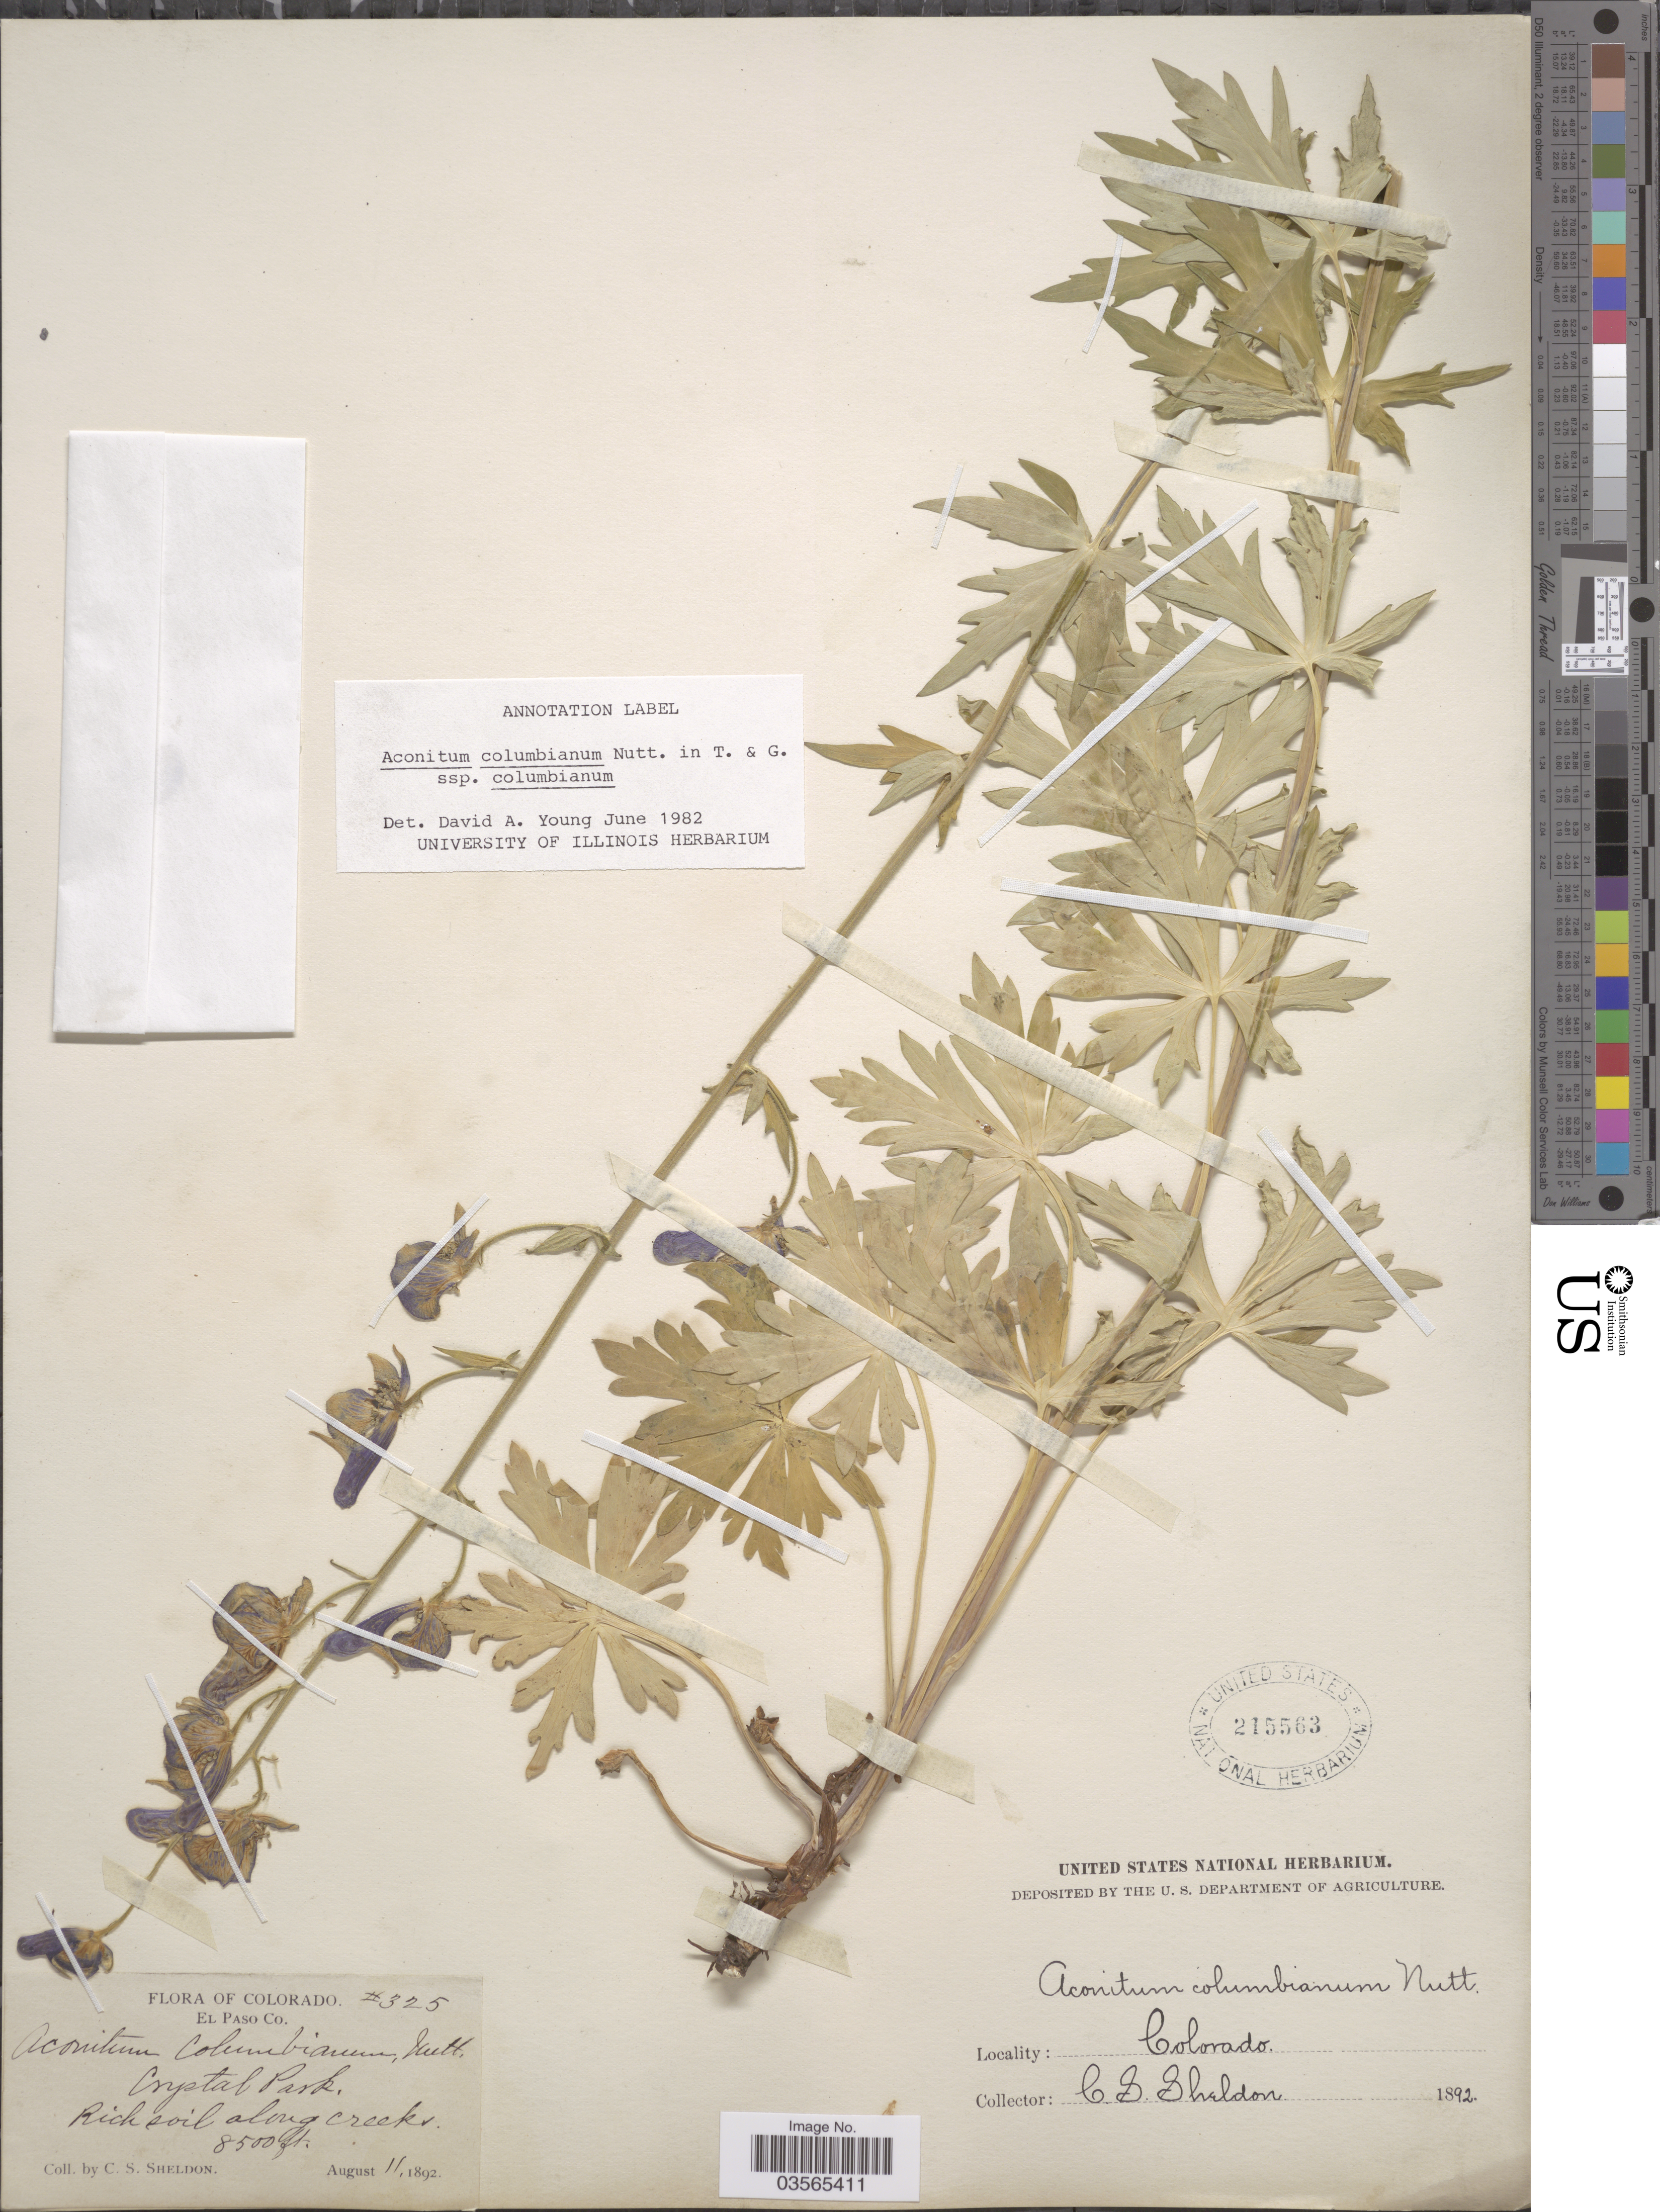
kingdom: Plantae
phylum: Tracheophyta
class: Magnoliopsida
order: Ranunculales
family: Ranunculaceae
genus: Aconitum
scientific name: Aconitum columbianum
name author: Nutt.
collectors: C. S. Sheldon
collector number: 325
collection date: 1892-08-11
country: United States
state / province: Colorado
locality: El Paso Co. Crystal Park.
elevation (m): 2591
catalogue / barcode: US 215563